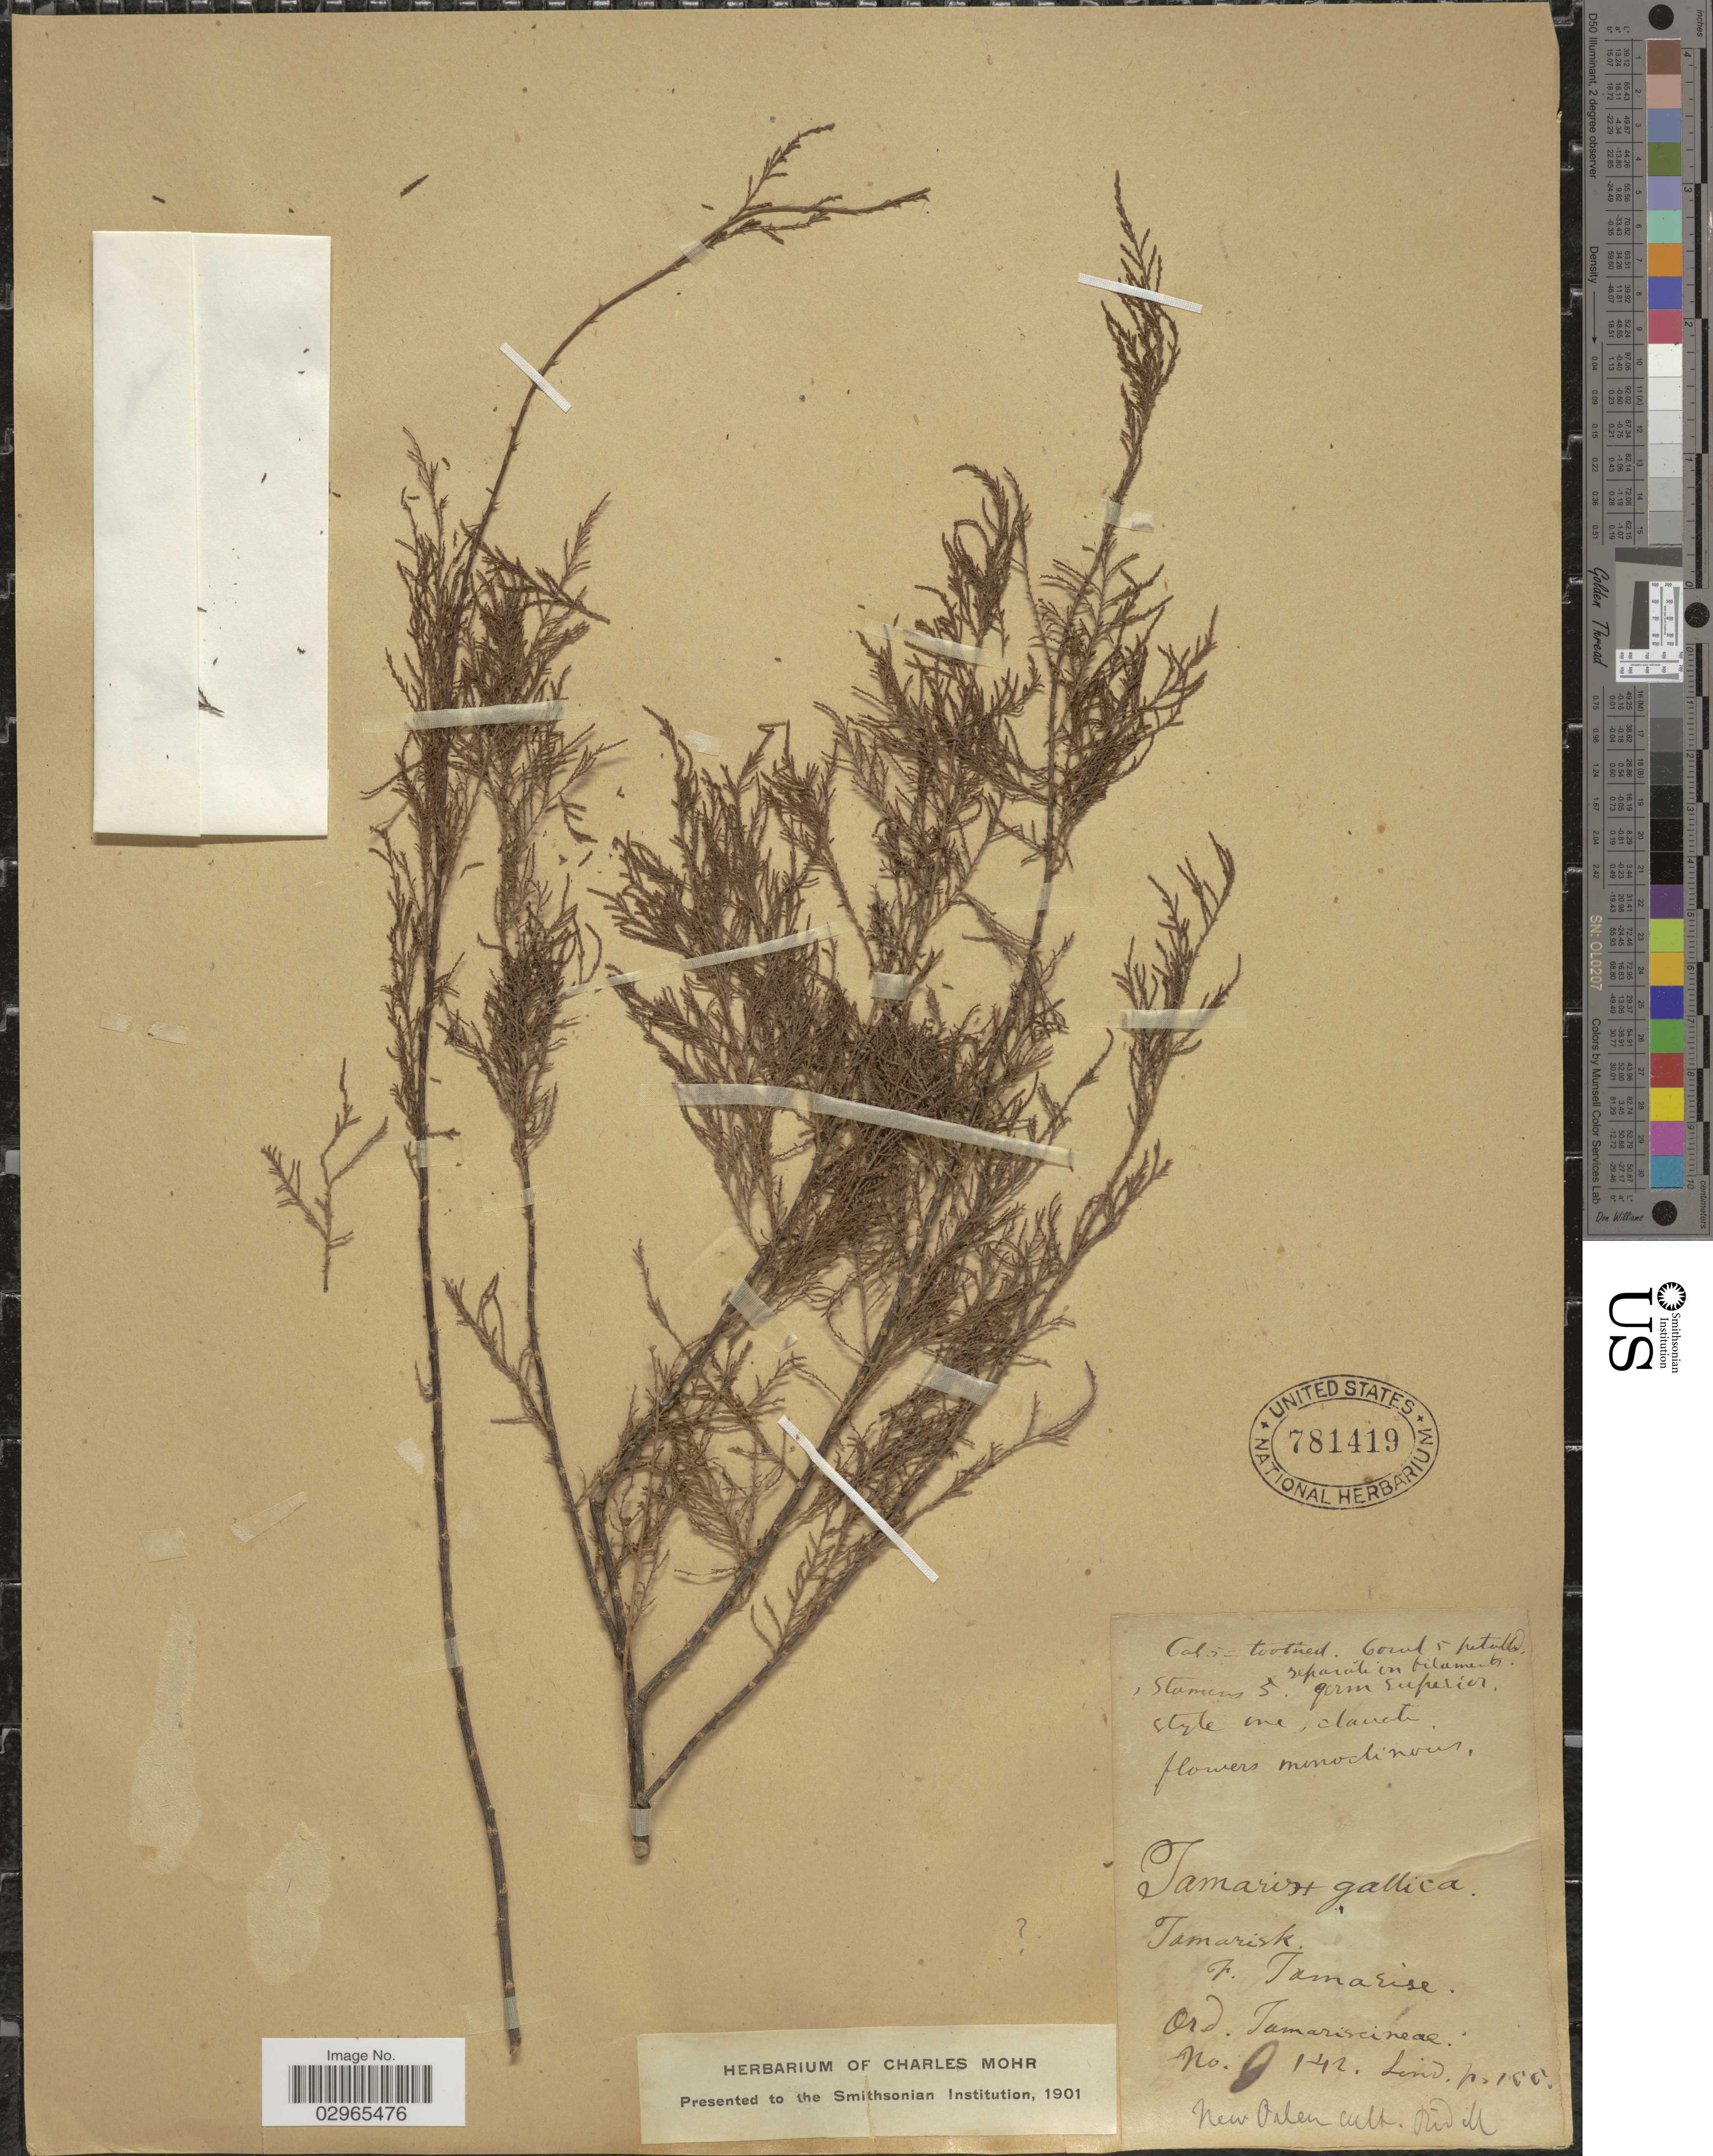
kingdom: Plantae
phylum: Tracheophyta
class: Magnoliopsida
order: Caryophyllales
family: Tamaricaceae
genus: Tamarix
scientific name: Tamarix gallica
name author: L.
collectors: ex herb. Charles Mohr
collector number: G142*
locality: New Orleans. Rio [interpreted] M [interpreted].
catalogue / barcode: US 781419